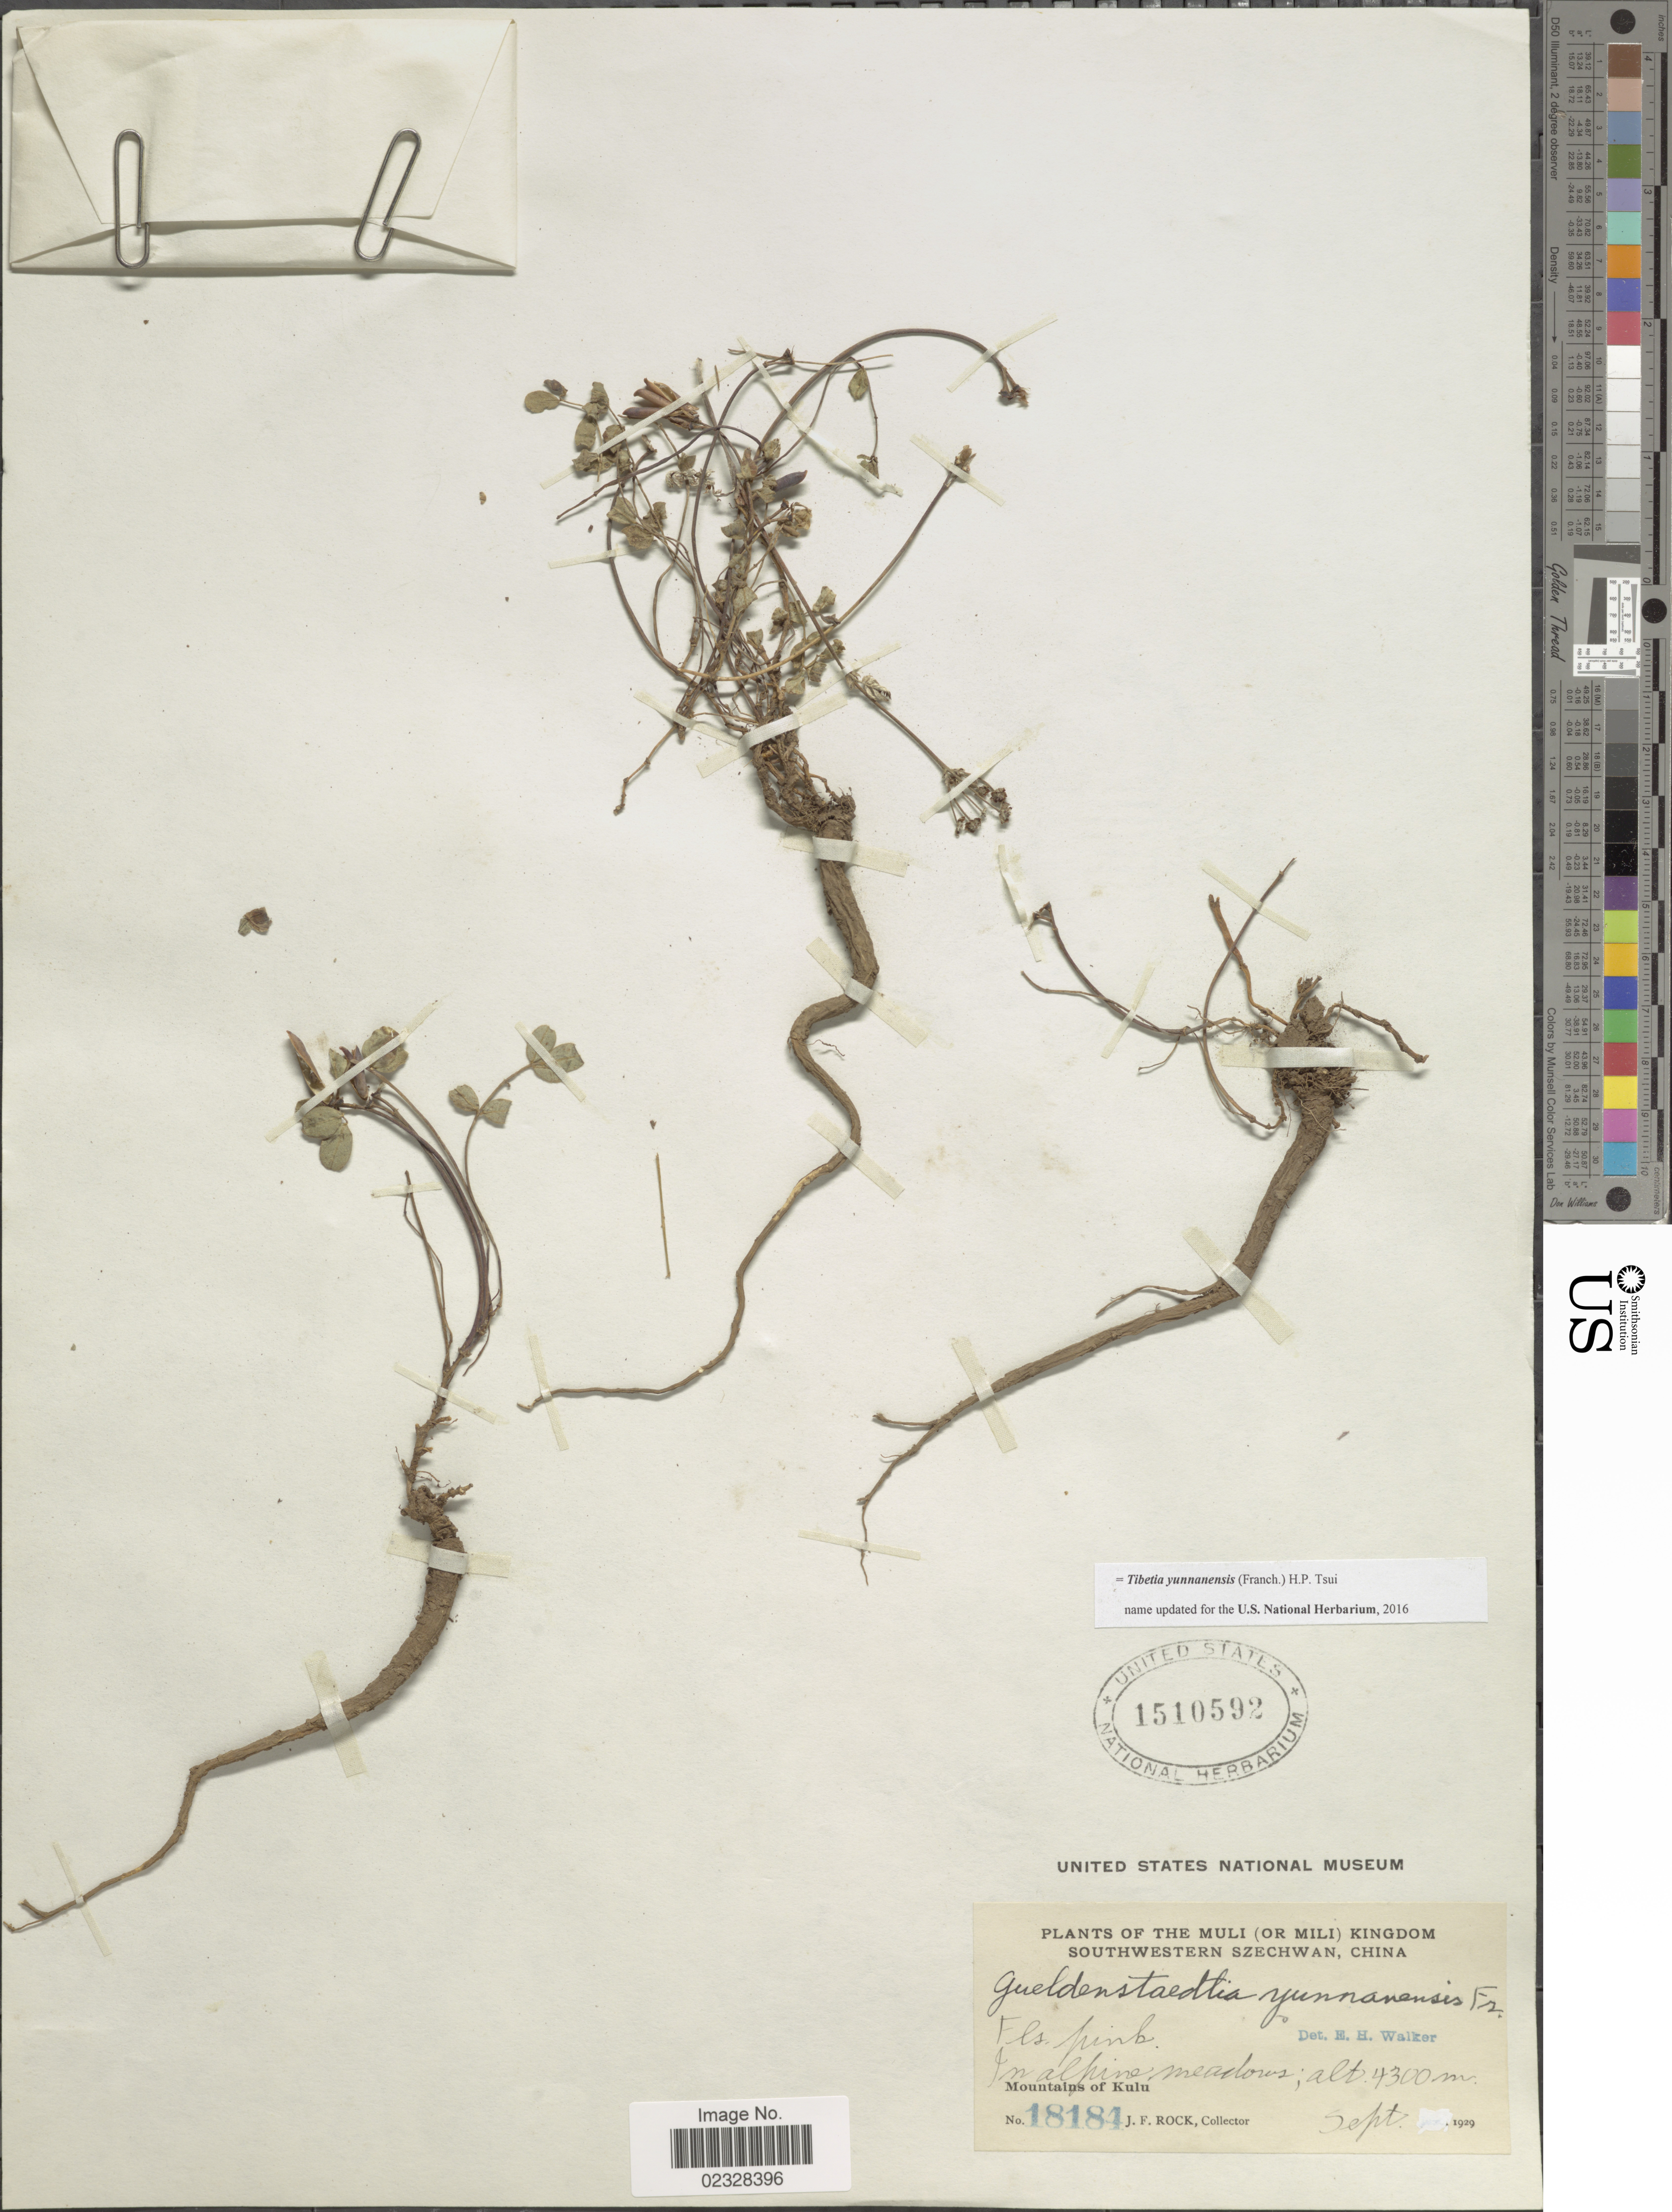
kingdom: Plantae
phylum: Tracheophyta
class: Magnoliopsida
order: Fabales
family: Fabaceae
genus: Tibetia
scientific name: Tibetia yunnanensis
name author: (Franch.) H.B. Cui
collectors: J. Rock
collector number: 18184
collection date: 1929-09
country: China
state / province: Sichuan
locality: Southwestern Szechwan, in alpine meadows, Mountains of Kulu.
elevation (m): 4300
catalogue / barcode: US 1510592